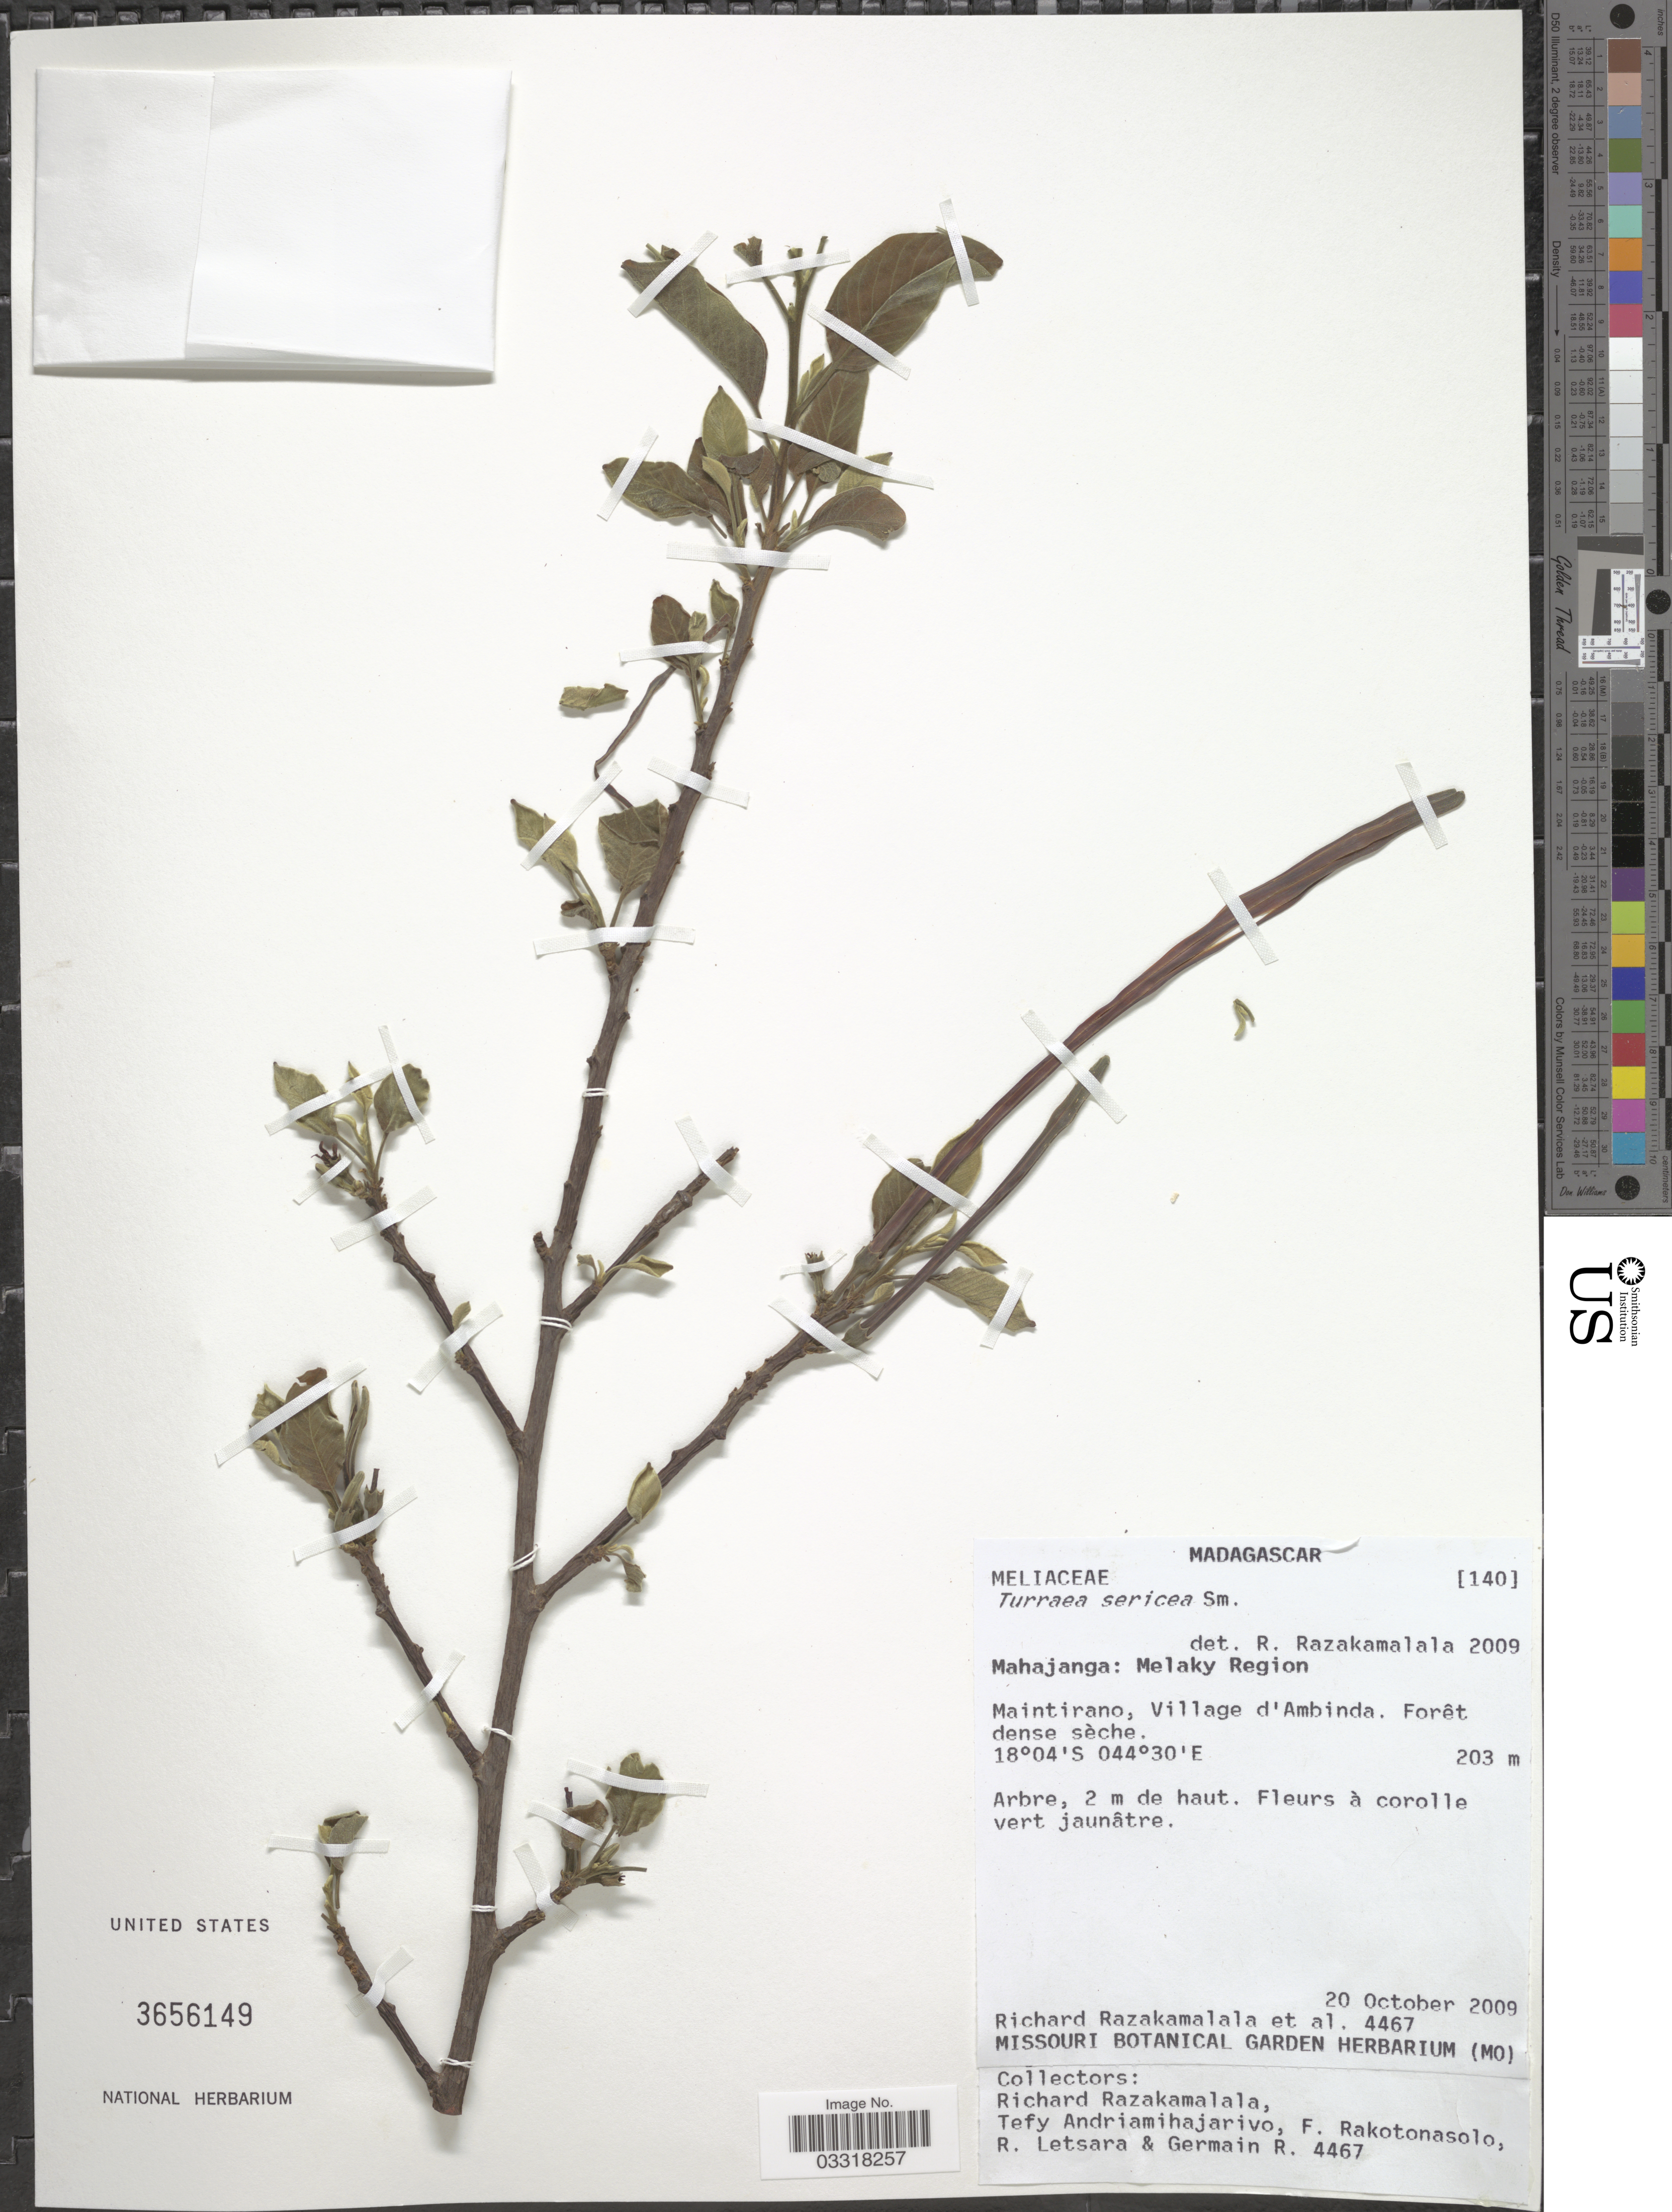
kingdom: Plantae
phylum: Tracheophyta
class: Magnoliopsida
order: Sapindales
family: Meliaceae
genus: Turraea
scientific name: Turraea sericea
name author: Sm.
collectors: R. Razakamalala, T. H. Andriamihajarivo, F. Rakotonasolo, R. Letsara & R. Germain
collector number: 4467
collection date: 2009-10-20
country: Madagascar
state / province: Melaky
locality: Melaky Region. Maintirano, Village d'Ambinda. Forêt dense sèche.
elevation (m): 203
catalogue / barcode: US 3656149